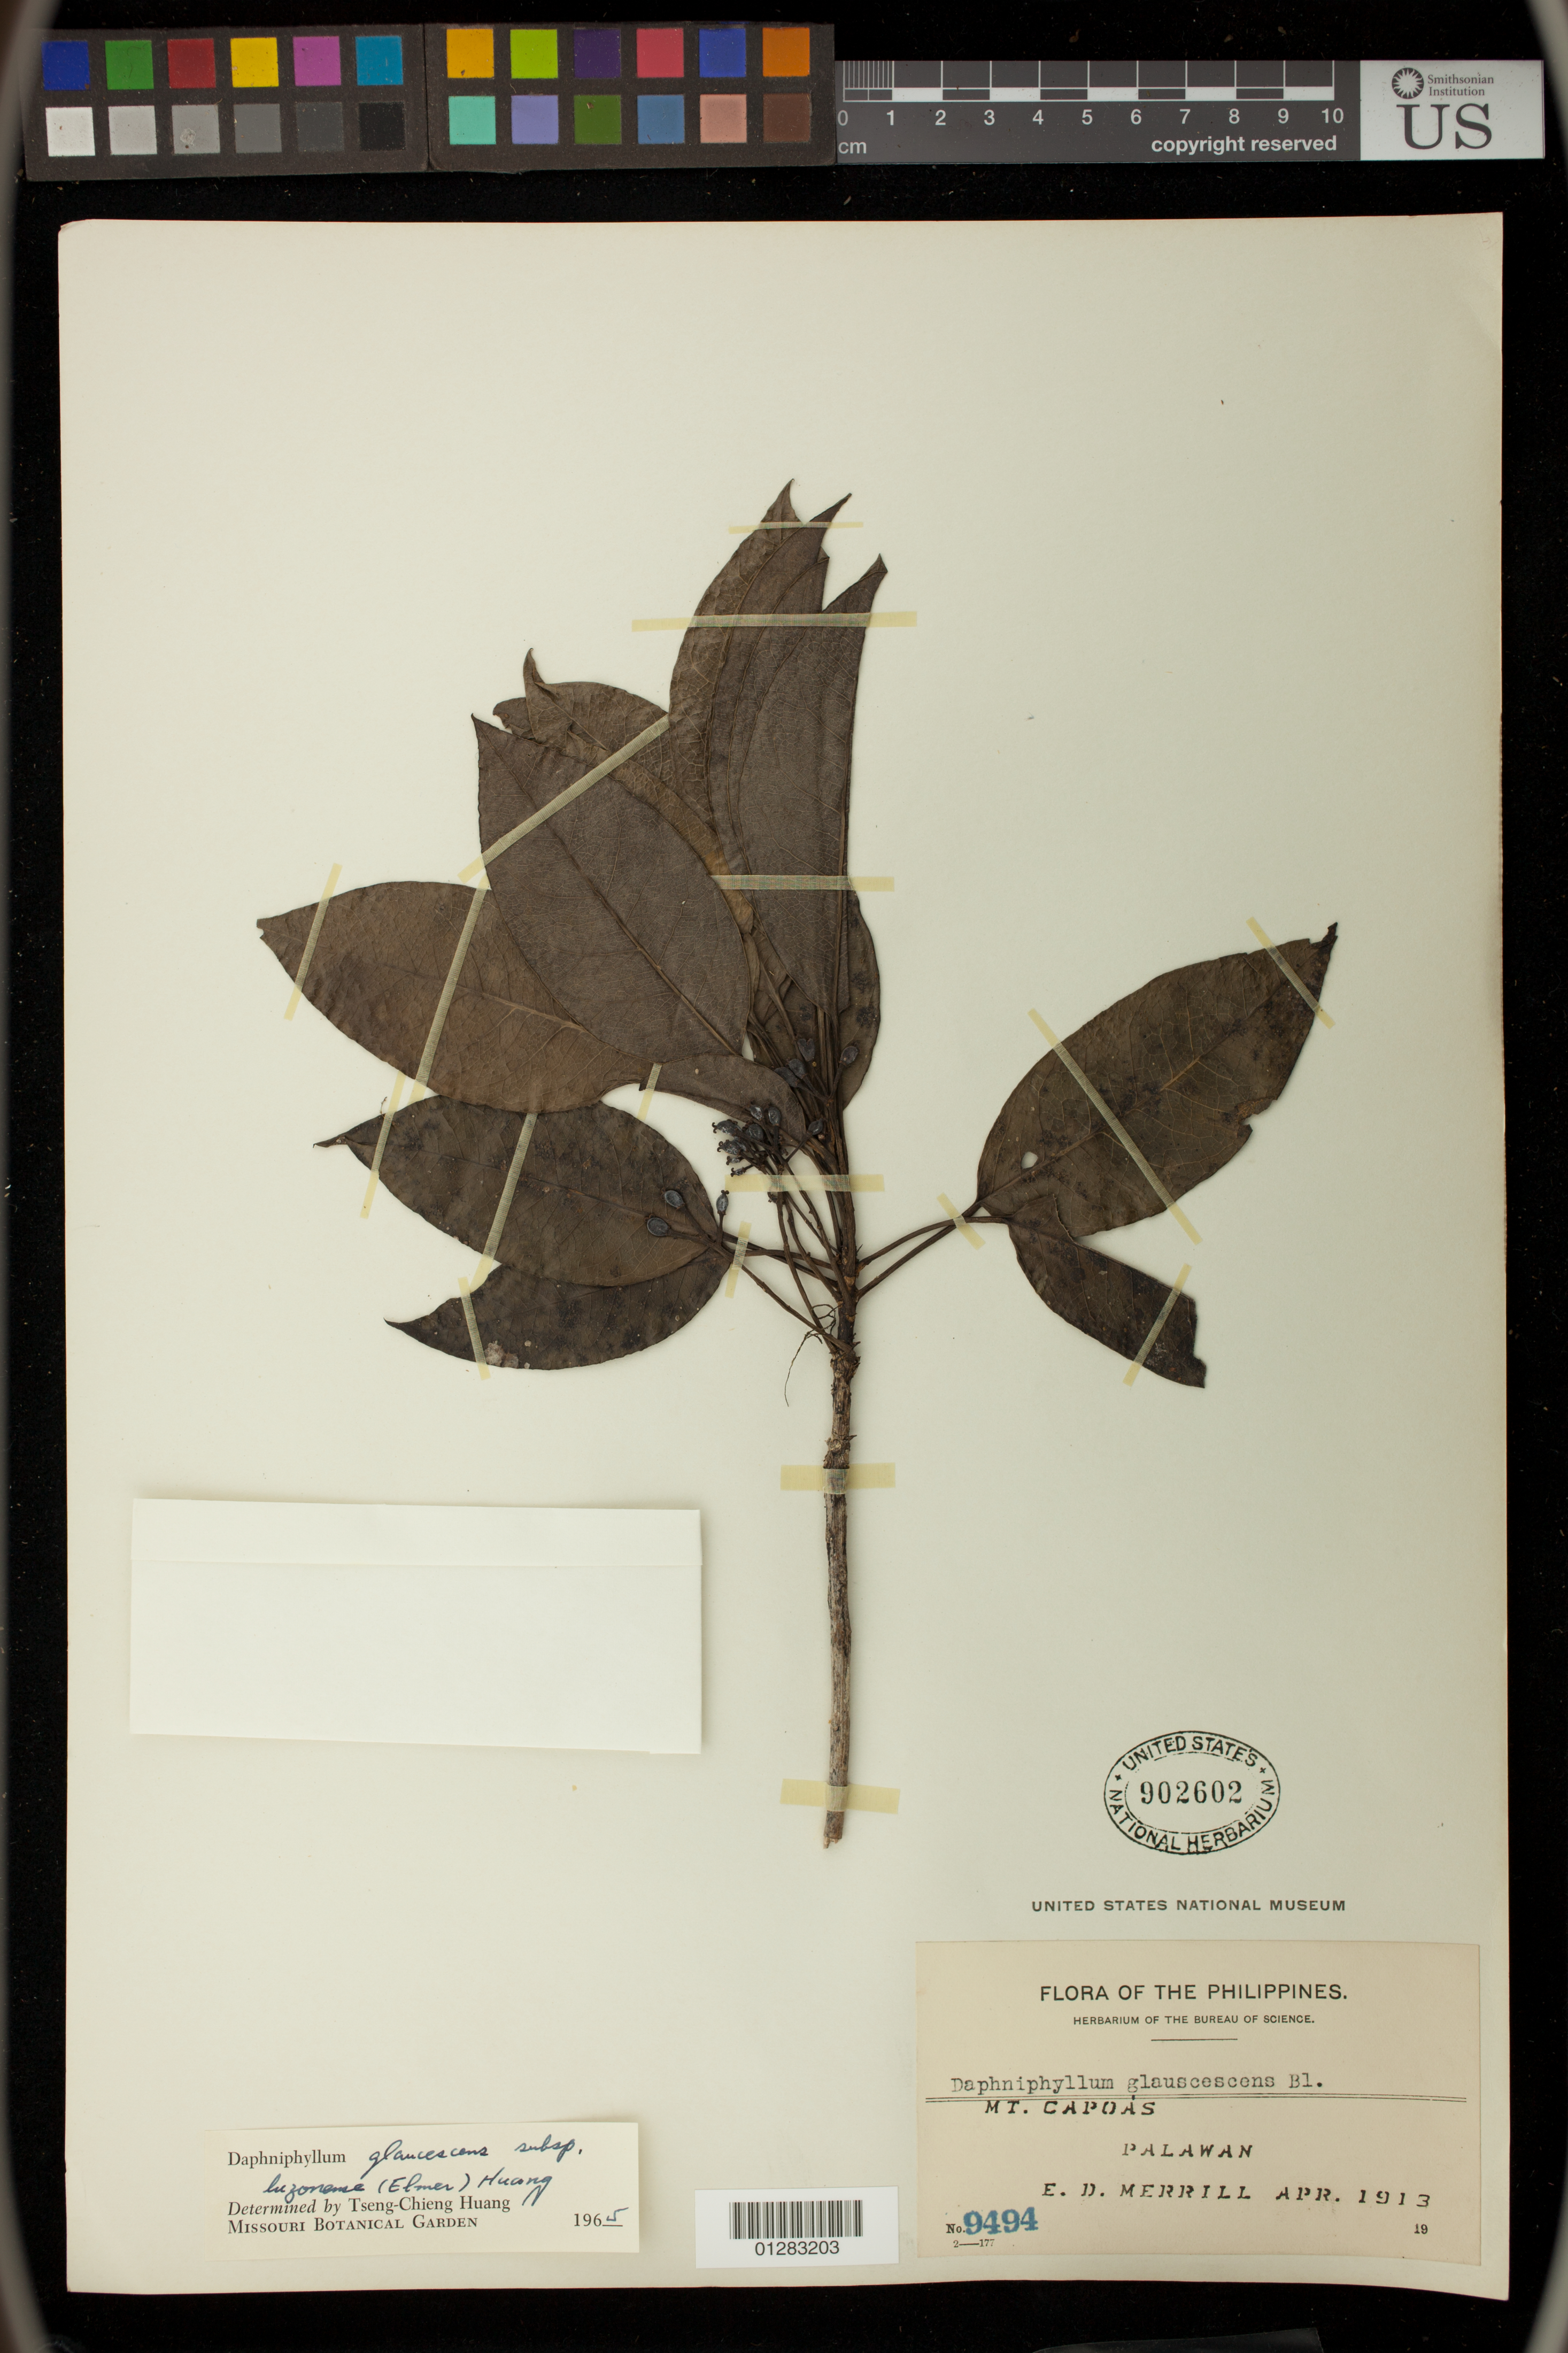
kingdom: Plantae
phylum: Tracheophyta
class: Magnoliopsida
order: Saxifragales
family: Daphniphyllaceae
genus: Daphniphyllum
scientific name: Daphniphyllum glaucescens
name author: Blume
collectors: E. D. Merrill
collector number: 9494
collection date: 1913-04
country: Philippines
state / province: Mimaropa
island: Palawan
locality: Mt. Capoas, Capoas, Palawan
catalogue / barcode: US 902602